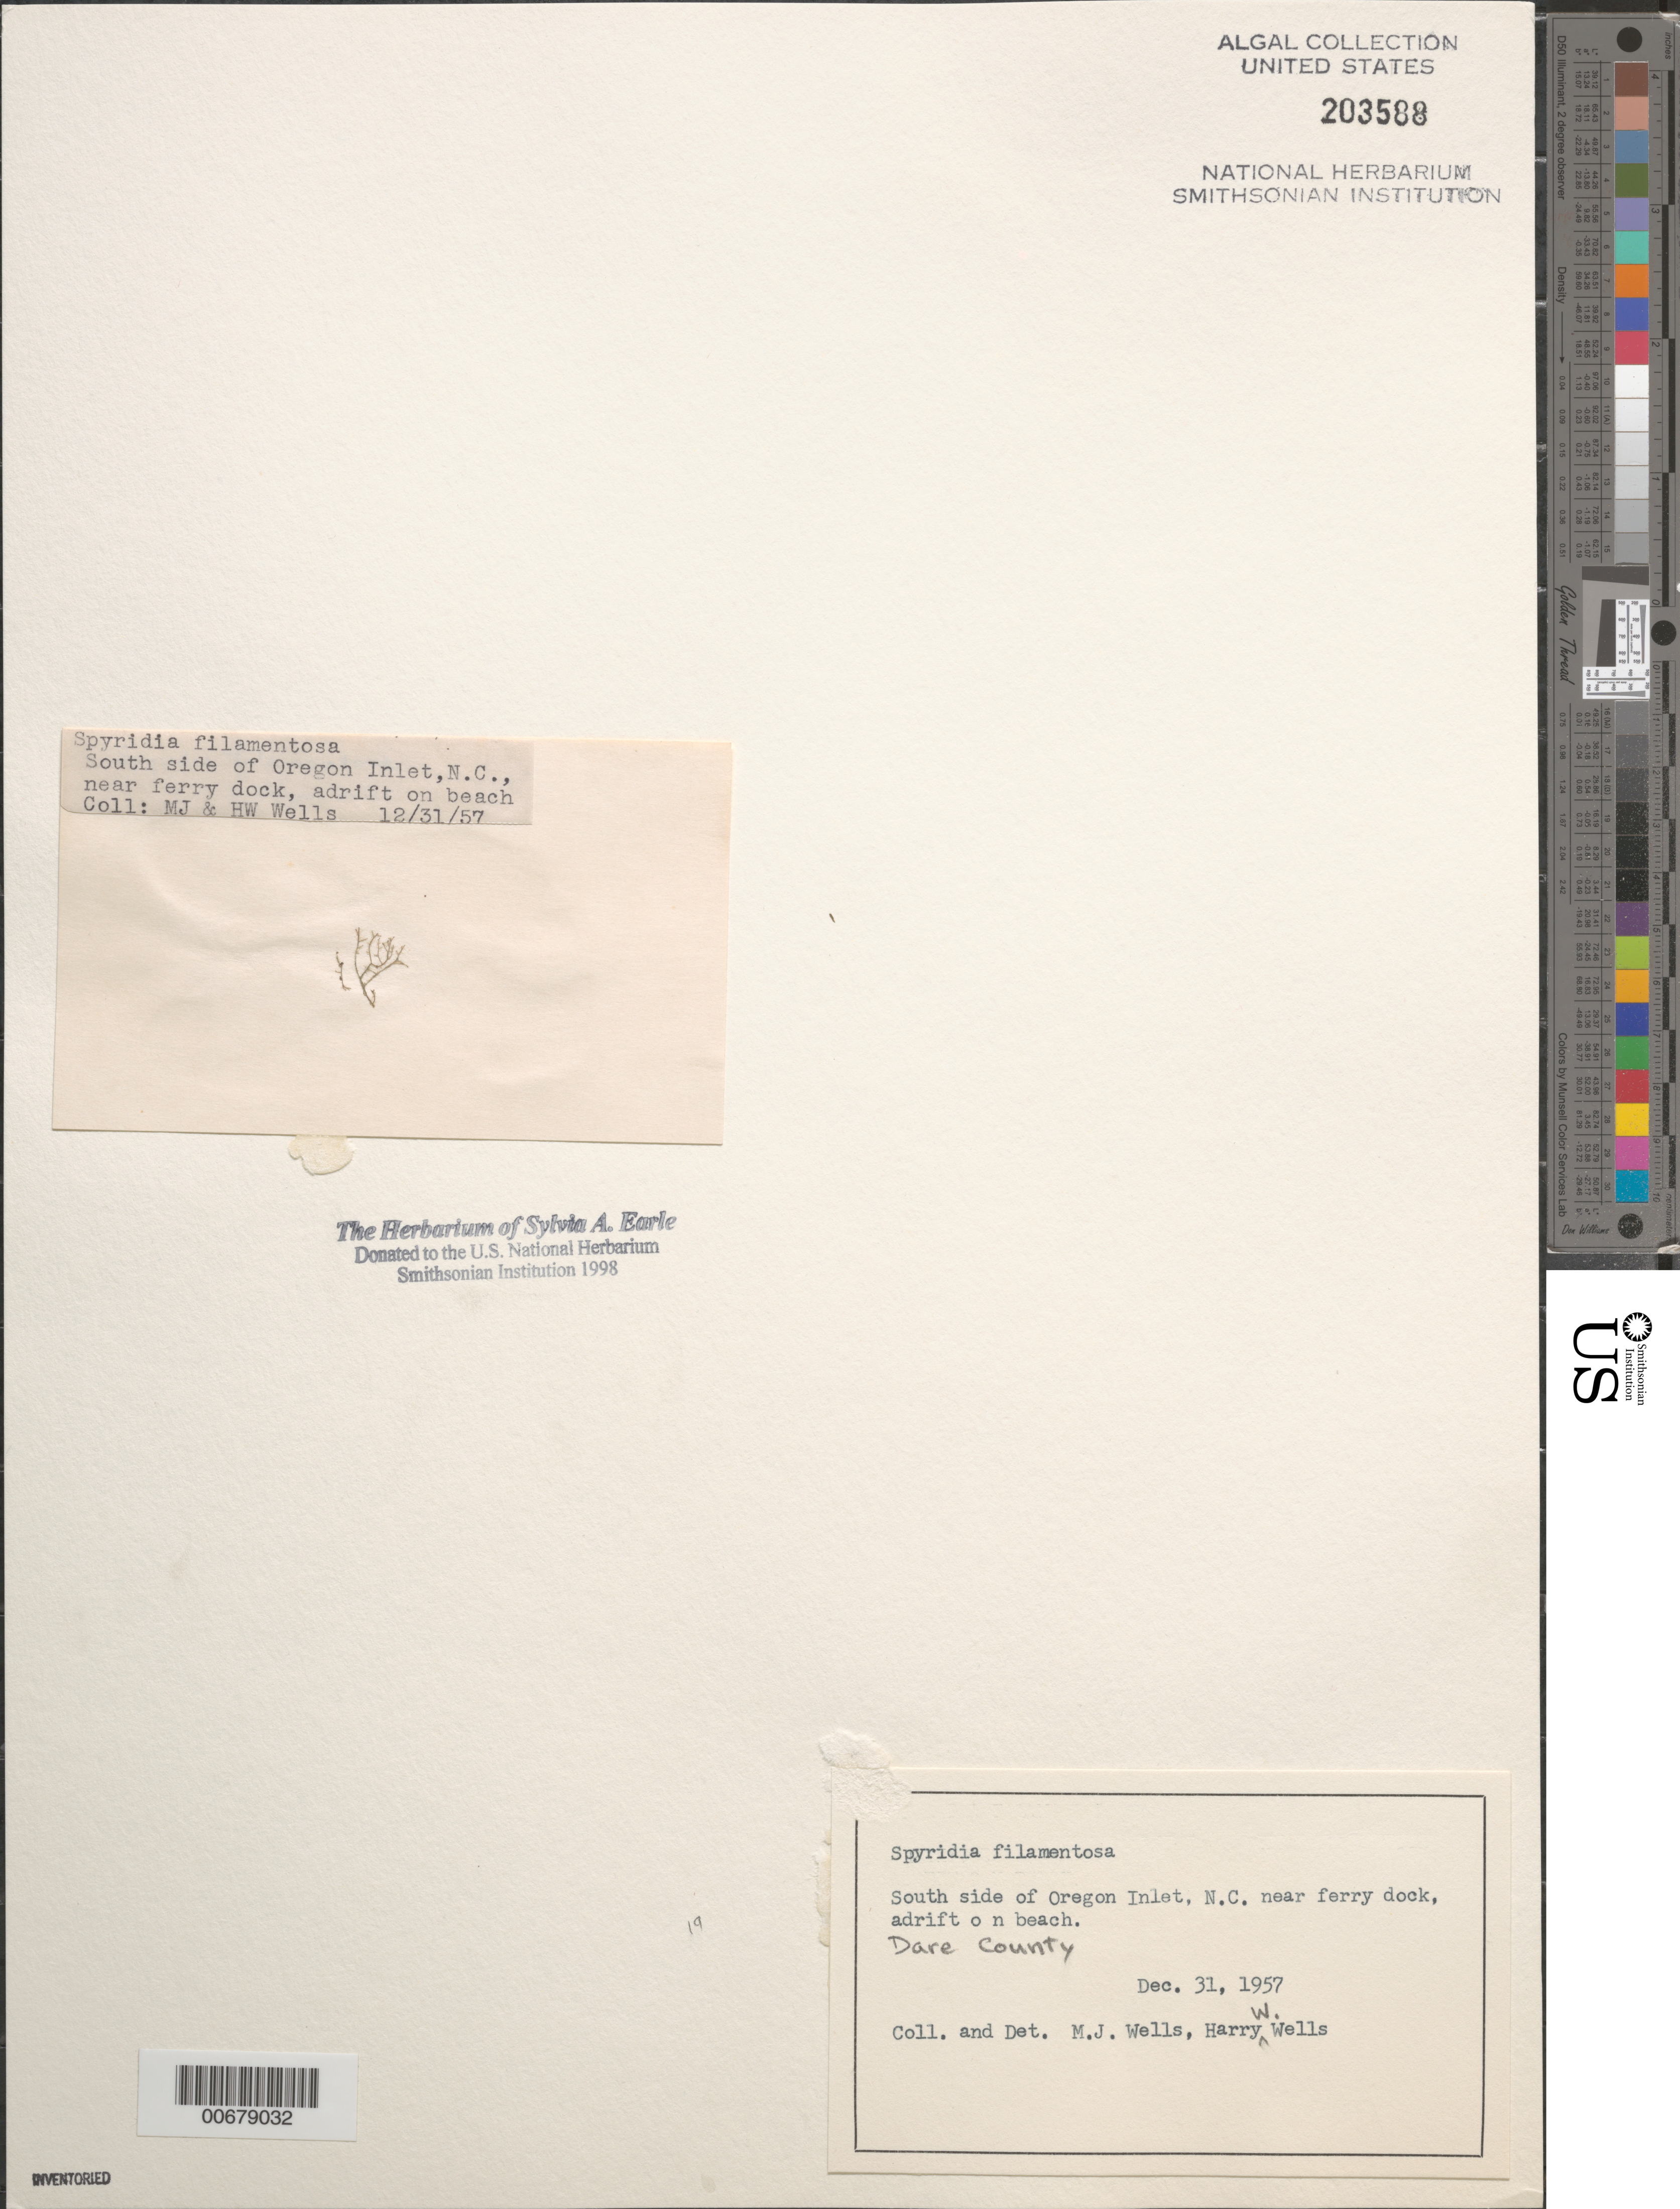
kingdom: Plantae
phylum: Rhodophyta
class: Florideophyceae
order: Ceramiales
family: Spyridiaceae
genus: Spyridia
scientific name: Spyridia filamentosa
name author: (Wulfen) Harv.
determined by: Wells, M. J.; Wells, H. W.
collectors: M. Wells & H. Wells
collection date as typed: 31 Dec 1957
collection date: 1957-12-31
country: United States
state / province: North Carolina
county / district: Dare County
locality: Oregon Inlet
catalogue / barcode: US 203588